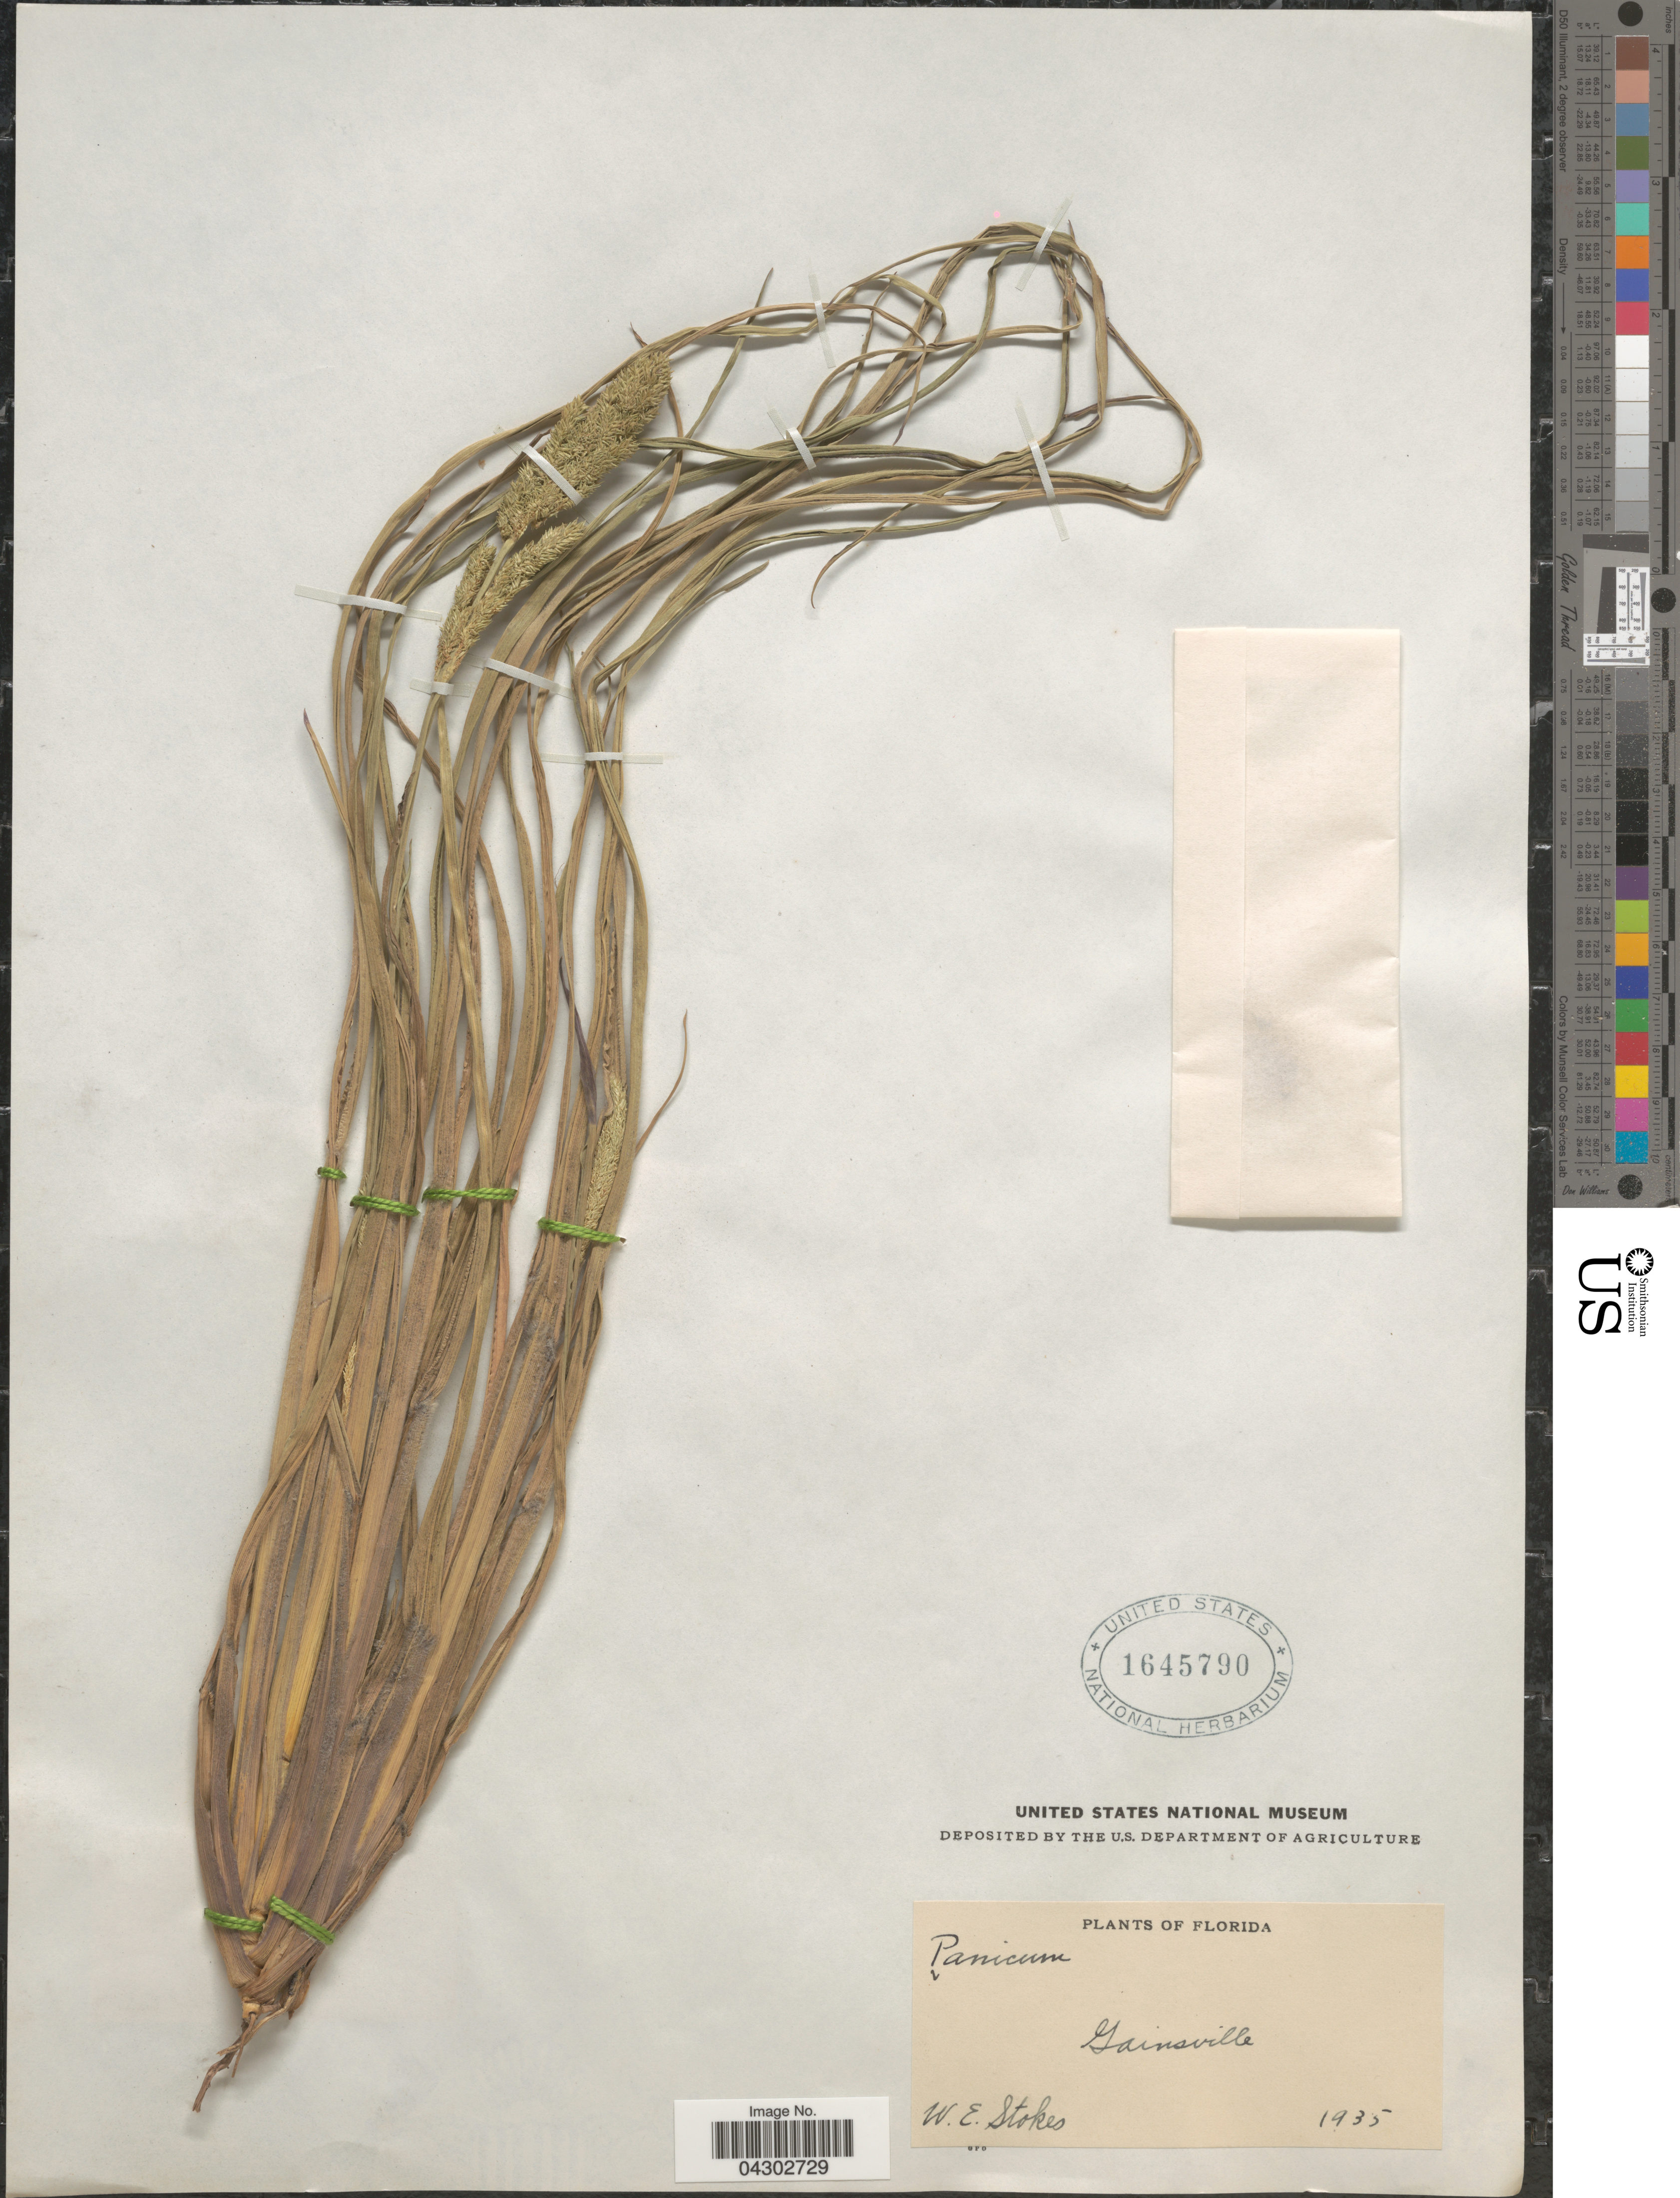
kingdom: Plantae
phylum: Tracheophyta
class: Liliopsida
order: Poales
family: Poaceae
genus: Panicum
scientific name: Panicum sp.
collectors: W. Stokes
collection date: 1935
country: United States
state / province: Florida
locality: Gainsville.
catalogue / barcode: US 1645790